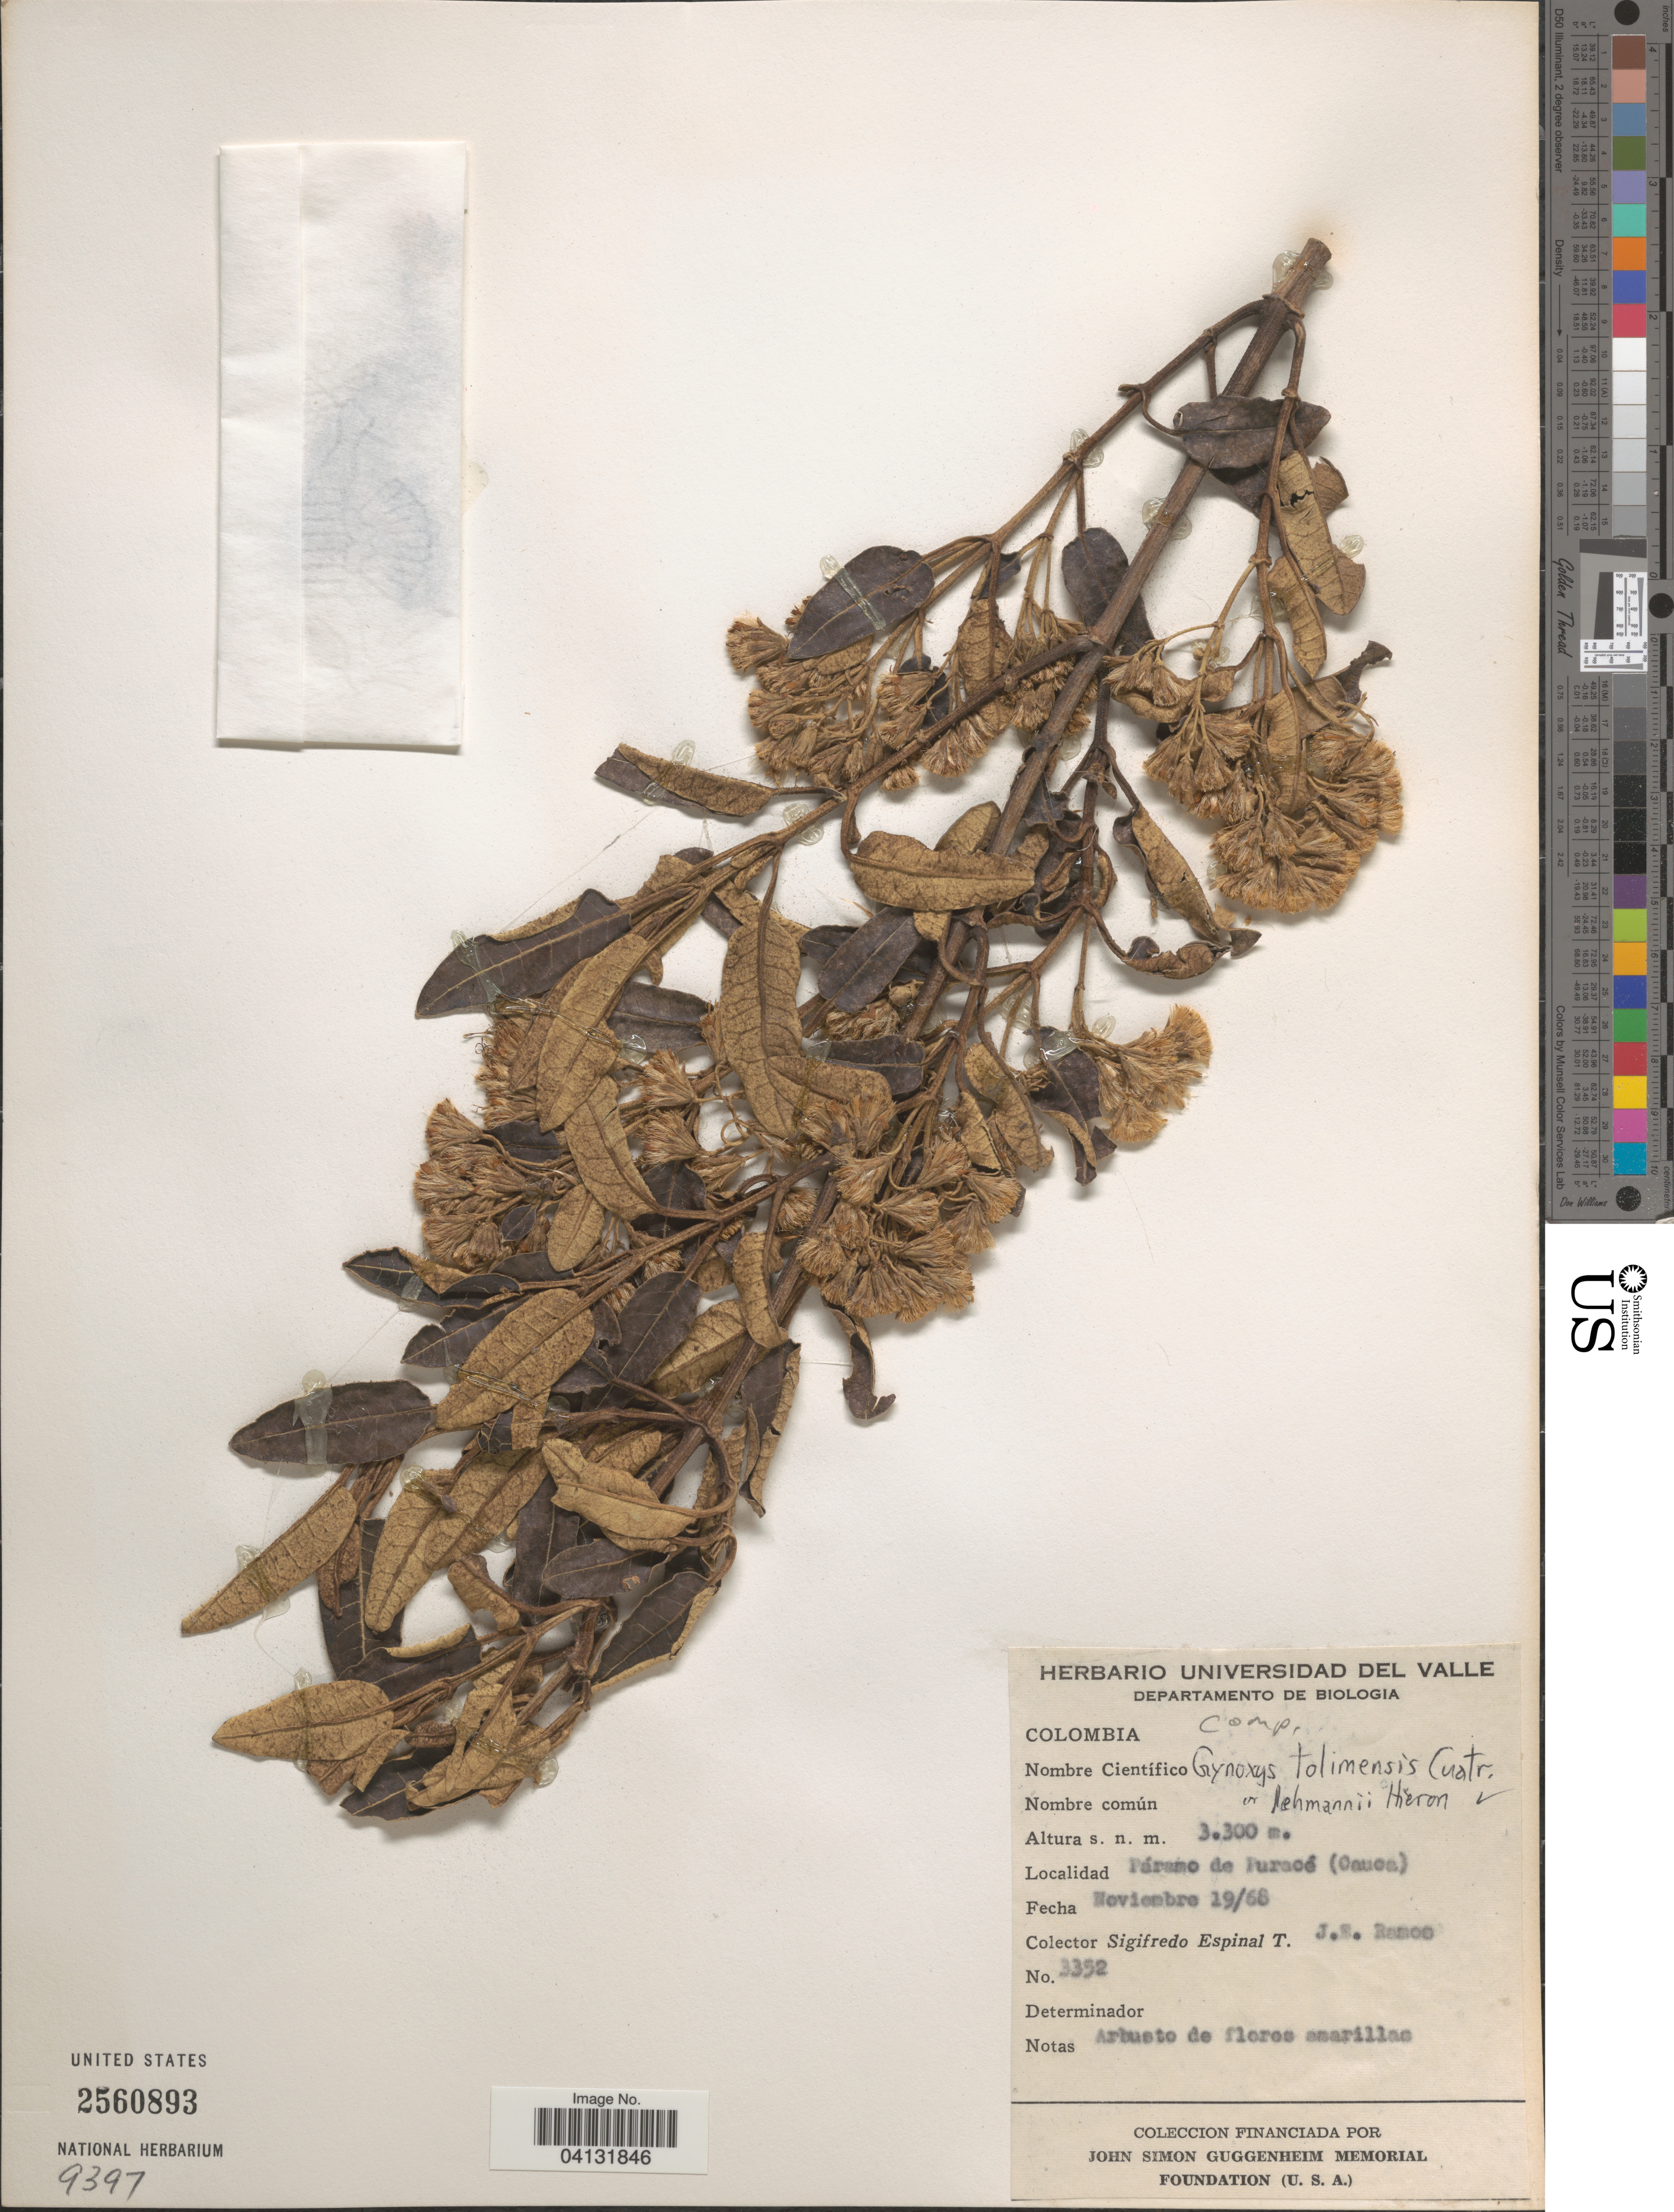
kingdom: Plantae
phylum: Tracheophyta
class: Magnoliopsida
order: Asterales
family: Asteraceae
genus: Gynoxys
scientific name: Gynoxys lehmannii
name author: Hieron.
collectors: S. Espinal T. & J. E. Ramos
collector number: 3352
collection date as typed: Transcribed d/m/y: 19/11/68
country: Colombia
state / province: Cauca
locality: Páramo de Puracá.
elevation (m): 3300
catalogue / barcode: US 2560893